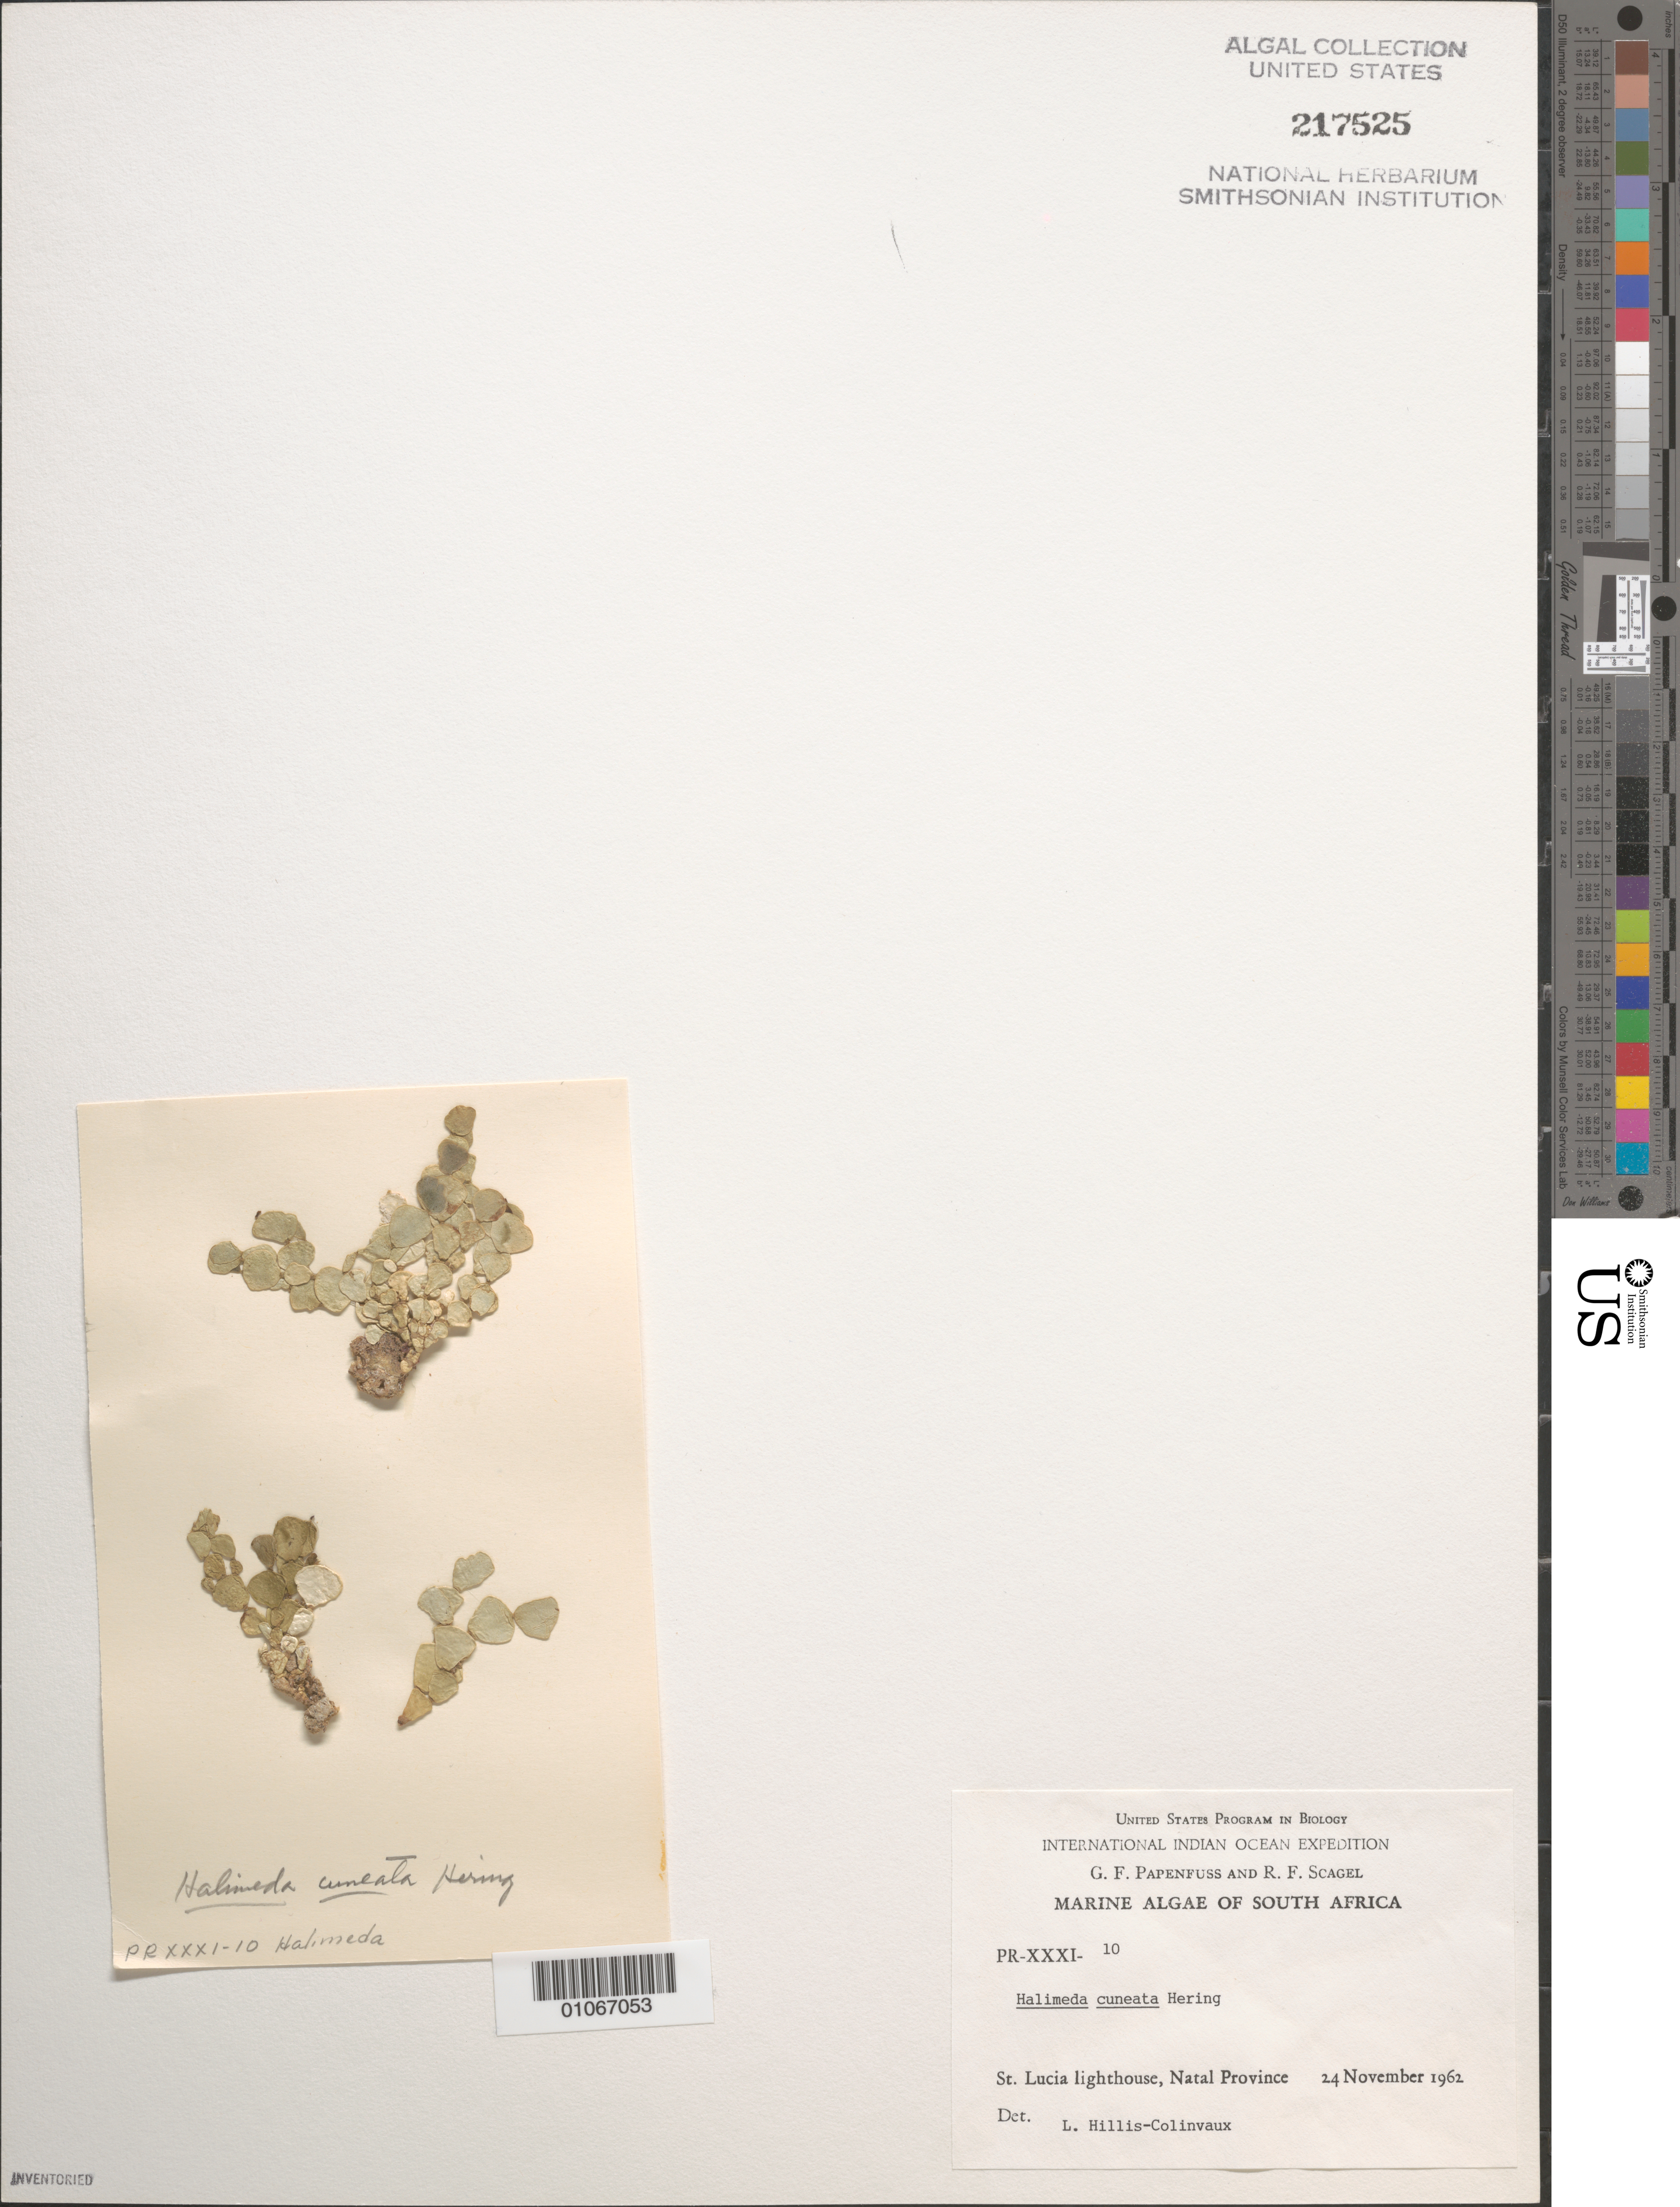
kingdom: Plantae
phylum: Chlorophyta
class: Ulvophyceae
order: Bryopsidales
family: Halimedaceae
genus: Halimeda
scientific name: Halimeda cuneata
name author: Hering in Krauss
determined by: Hillis-Colinvaux, L.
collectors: G. Papenfuss & R. F. Scagel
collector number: PR-XXXI-10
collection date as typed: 24 Nov 1962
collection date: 1962-11-24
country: South Africa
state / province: KwaZulu-Natal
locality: St. Lucia lighthouse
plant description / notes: International Indian Ocean Expedition, 1962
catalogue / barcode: US 217525